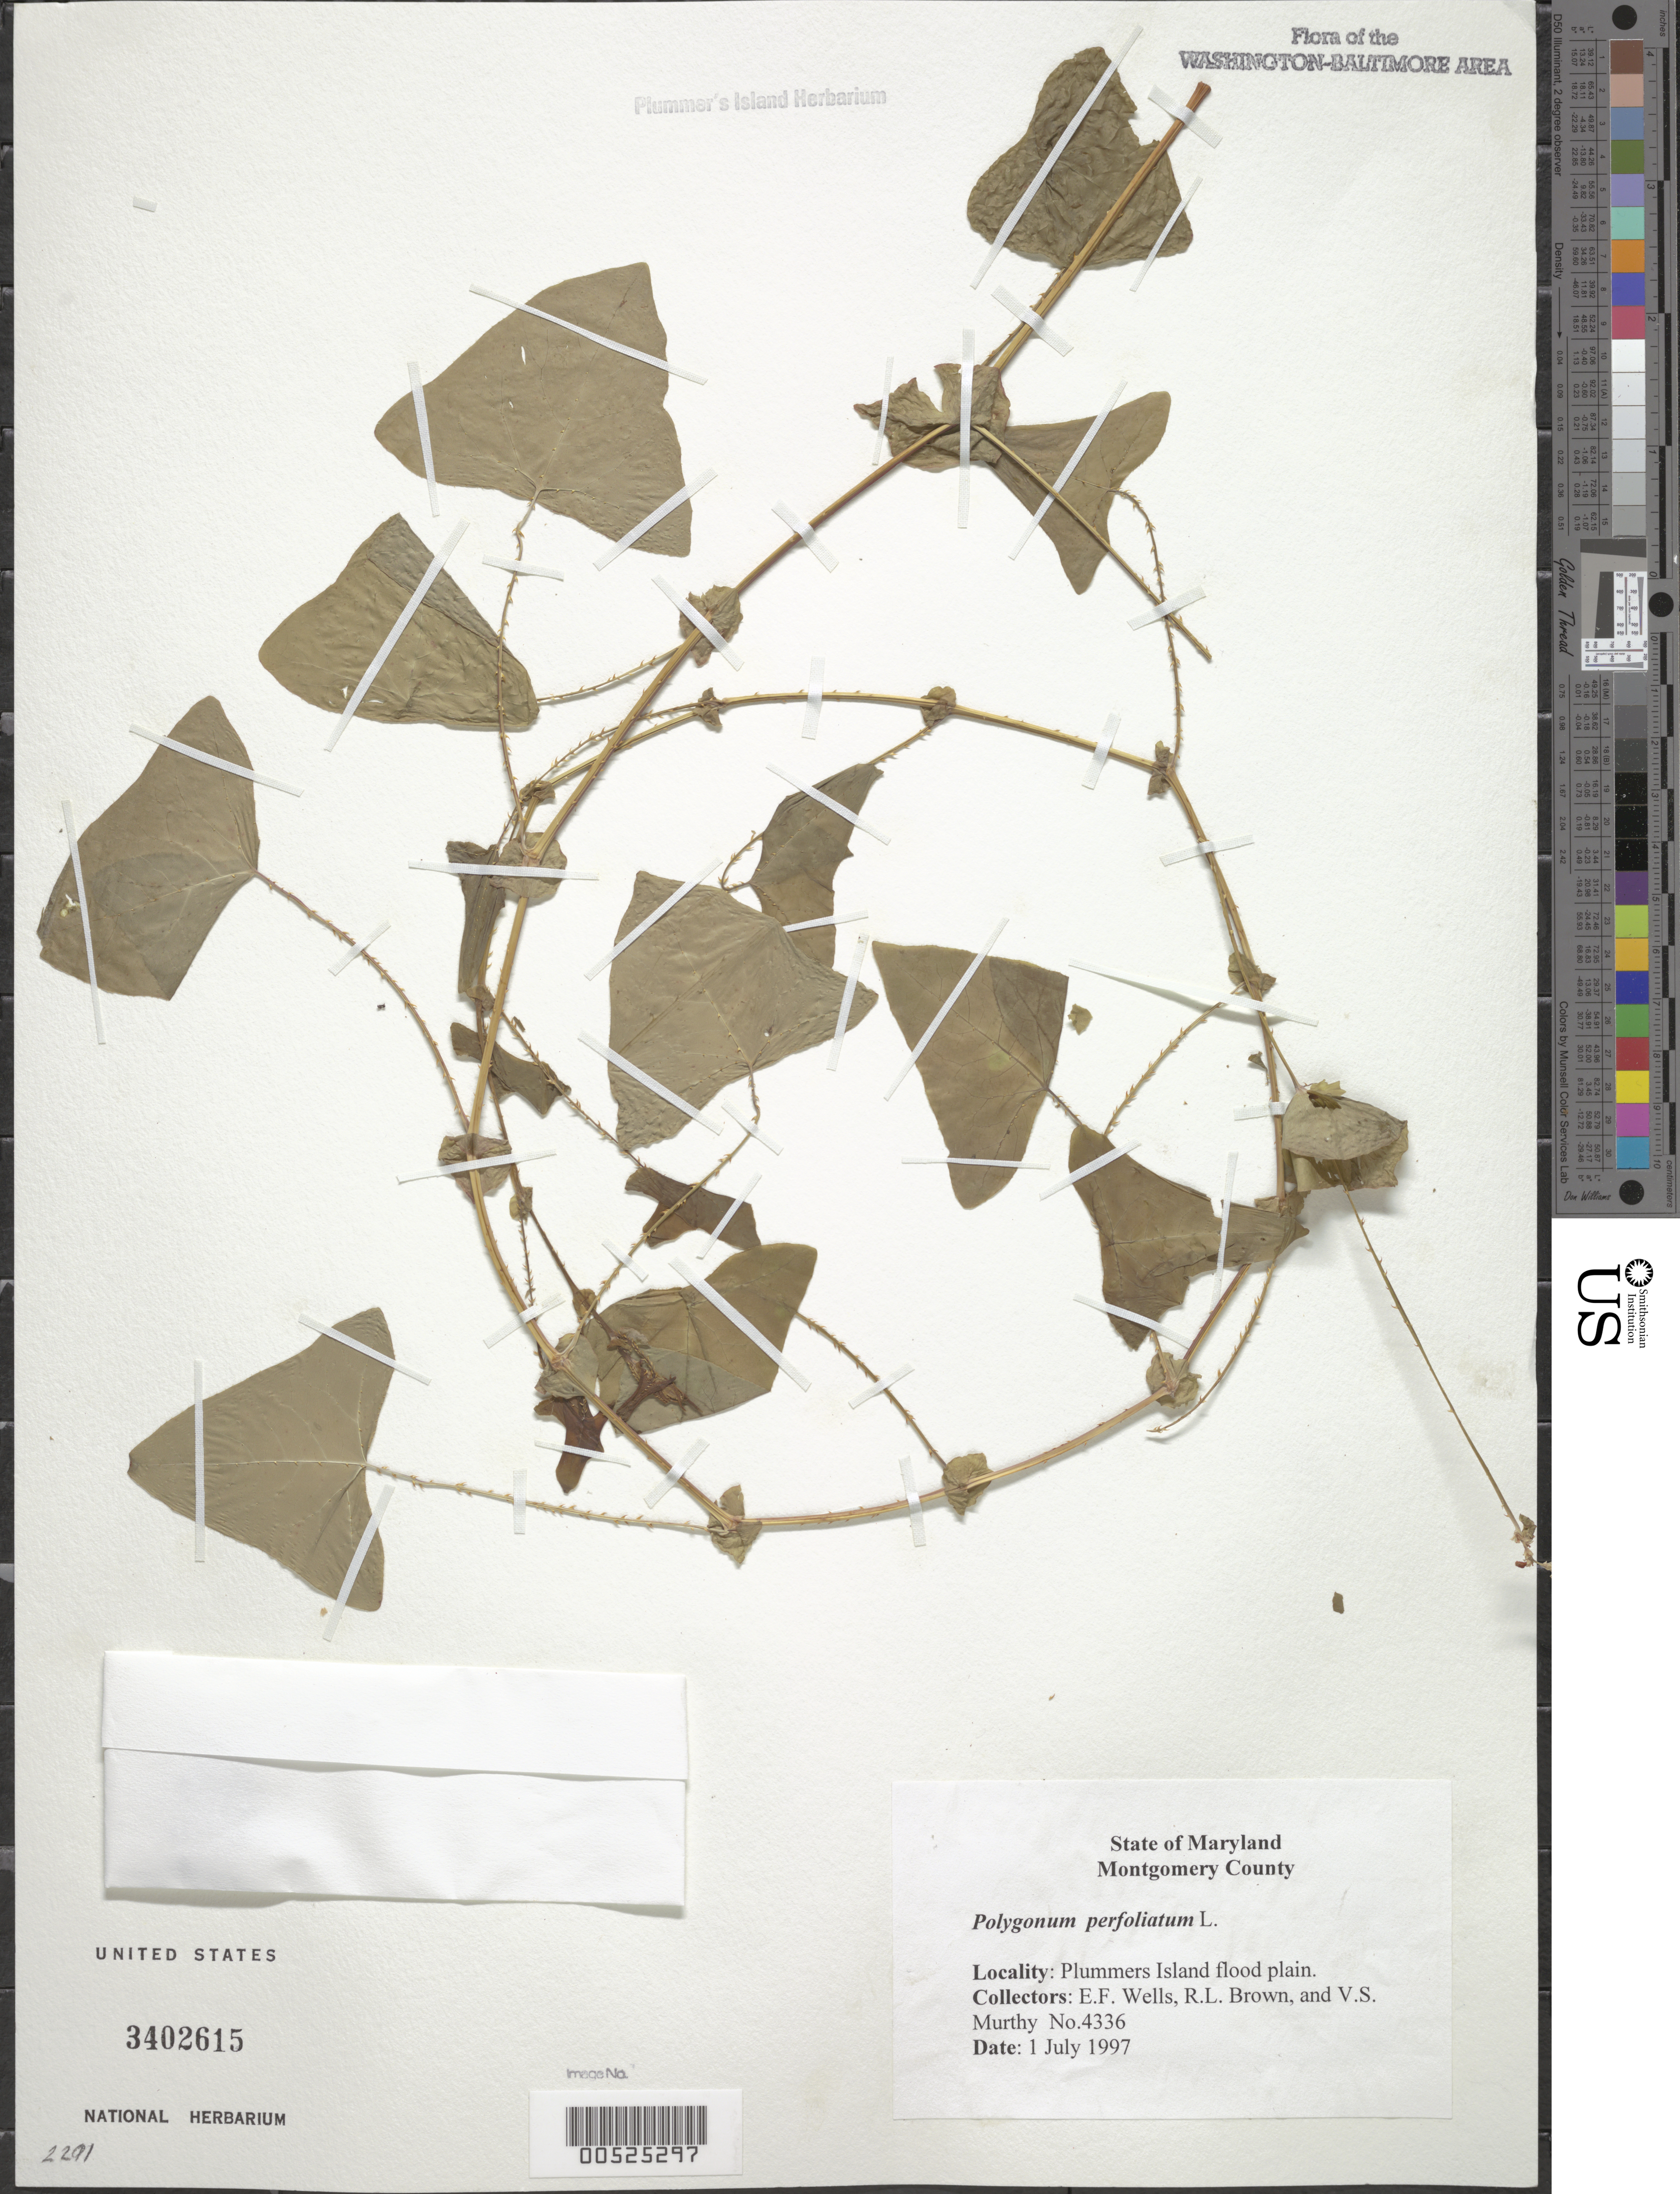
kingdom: Plantae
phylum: Tracheophyta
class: Magnoliopsida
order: Caryophyllales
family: Polygonaceae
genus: Persicaria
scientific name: Persicaria perfoliata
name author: (L.) H. Gross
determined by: Atha, D. E.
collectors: E. F. Wells, R. L. Brown & V. S. Murthy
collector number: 4336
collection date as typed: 01 Jul 1997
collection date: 1997-07-01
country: United States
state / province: Maryland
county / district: Montgomery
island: Plummers Island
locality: Plummers Island. Floodplain.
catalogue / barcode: US 3402615